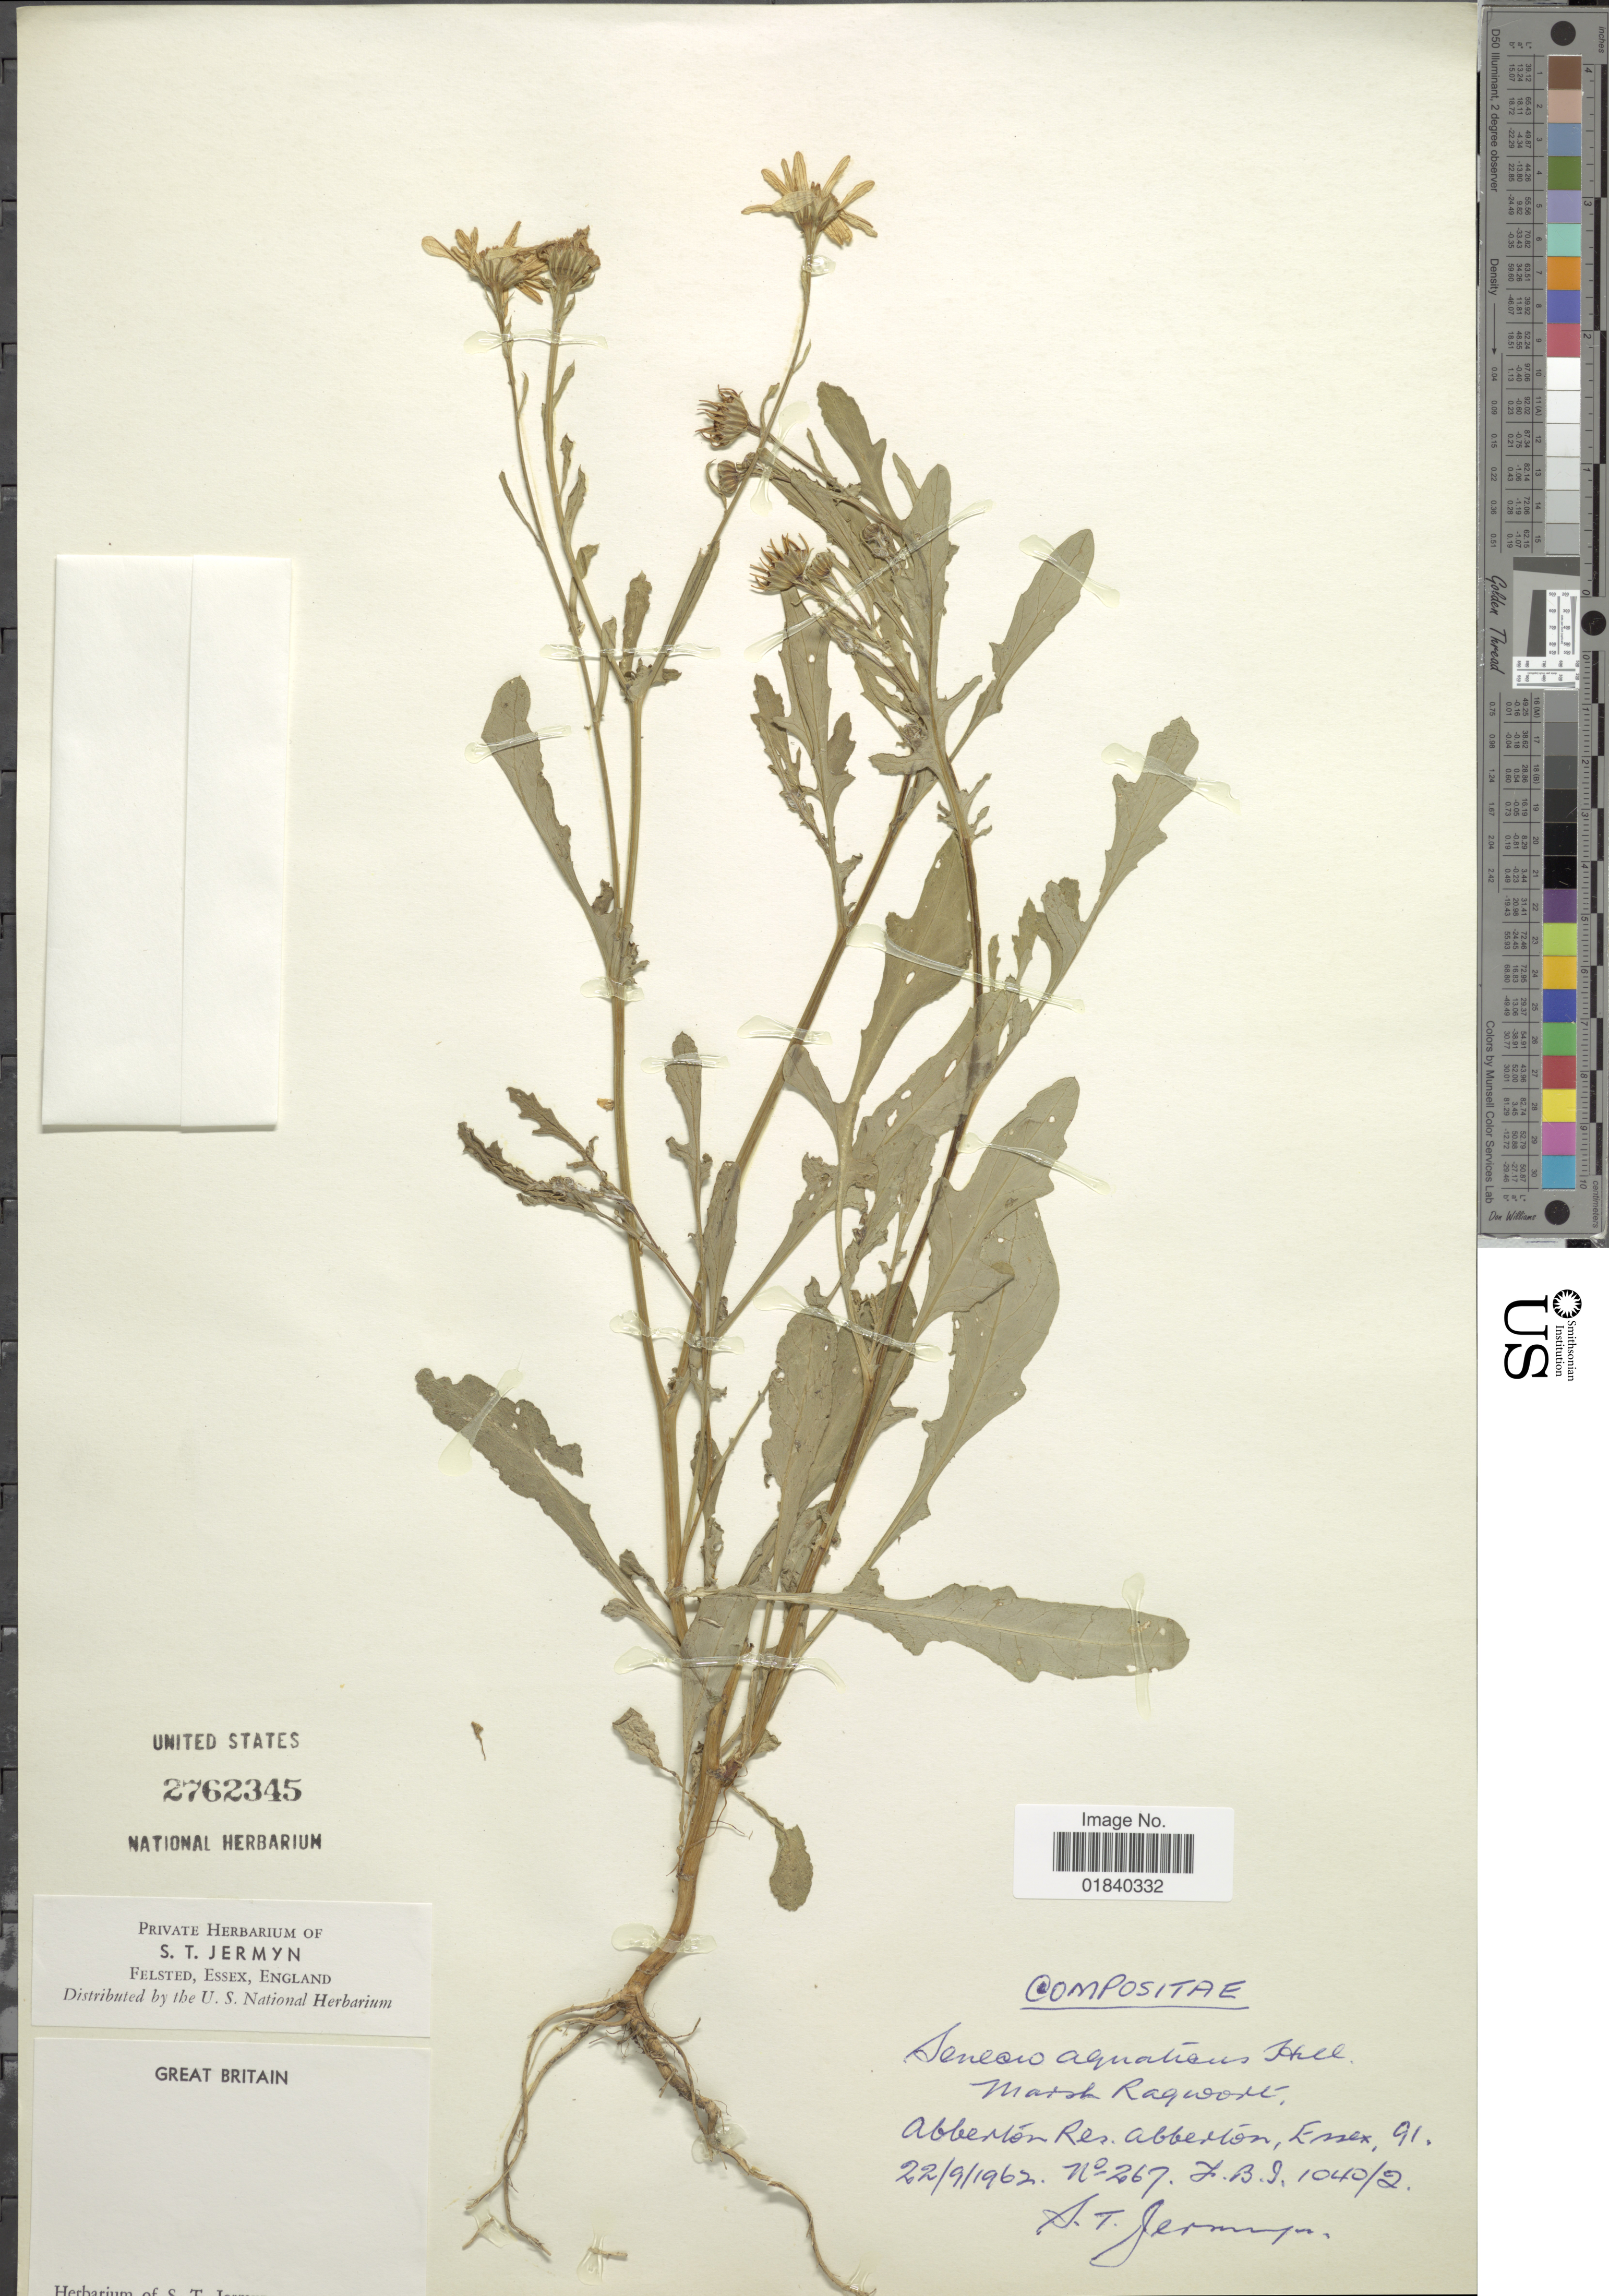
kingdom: Plantae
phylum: Tracheophyta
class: Magnoliopsida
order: Asterales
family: Asteraceae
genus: Senecio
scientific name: Senecio aquaticus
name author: Huds.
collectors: S. Jermyn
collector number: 267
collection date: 1962-09-22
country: United Kingdom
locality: Great Britain. Abberton Res. Abberrton, Essex. 91.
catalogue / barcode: US 2762345